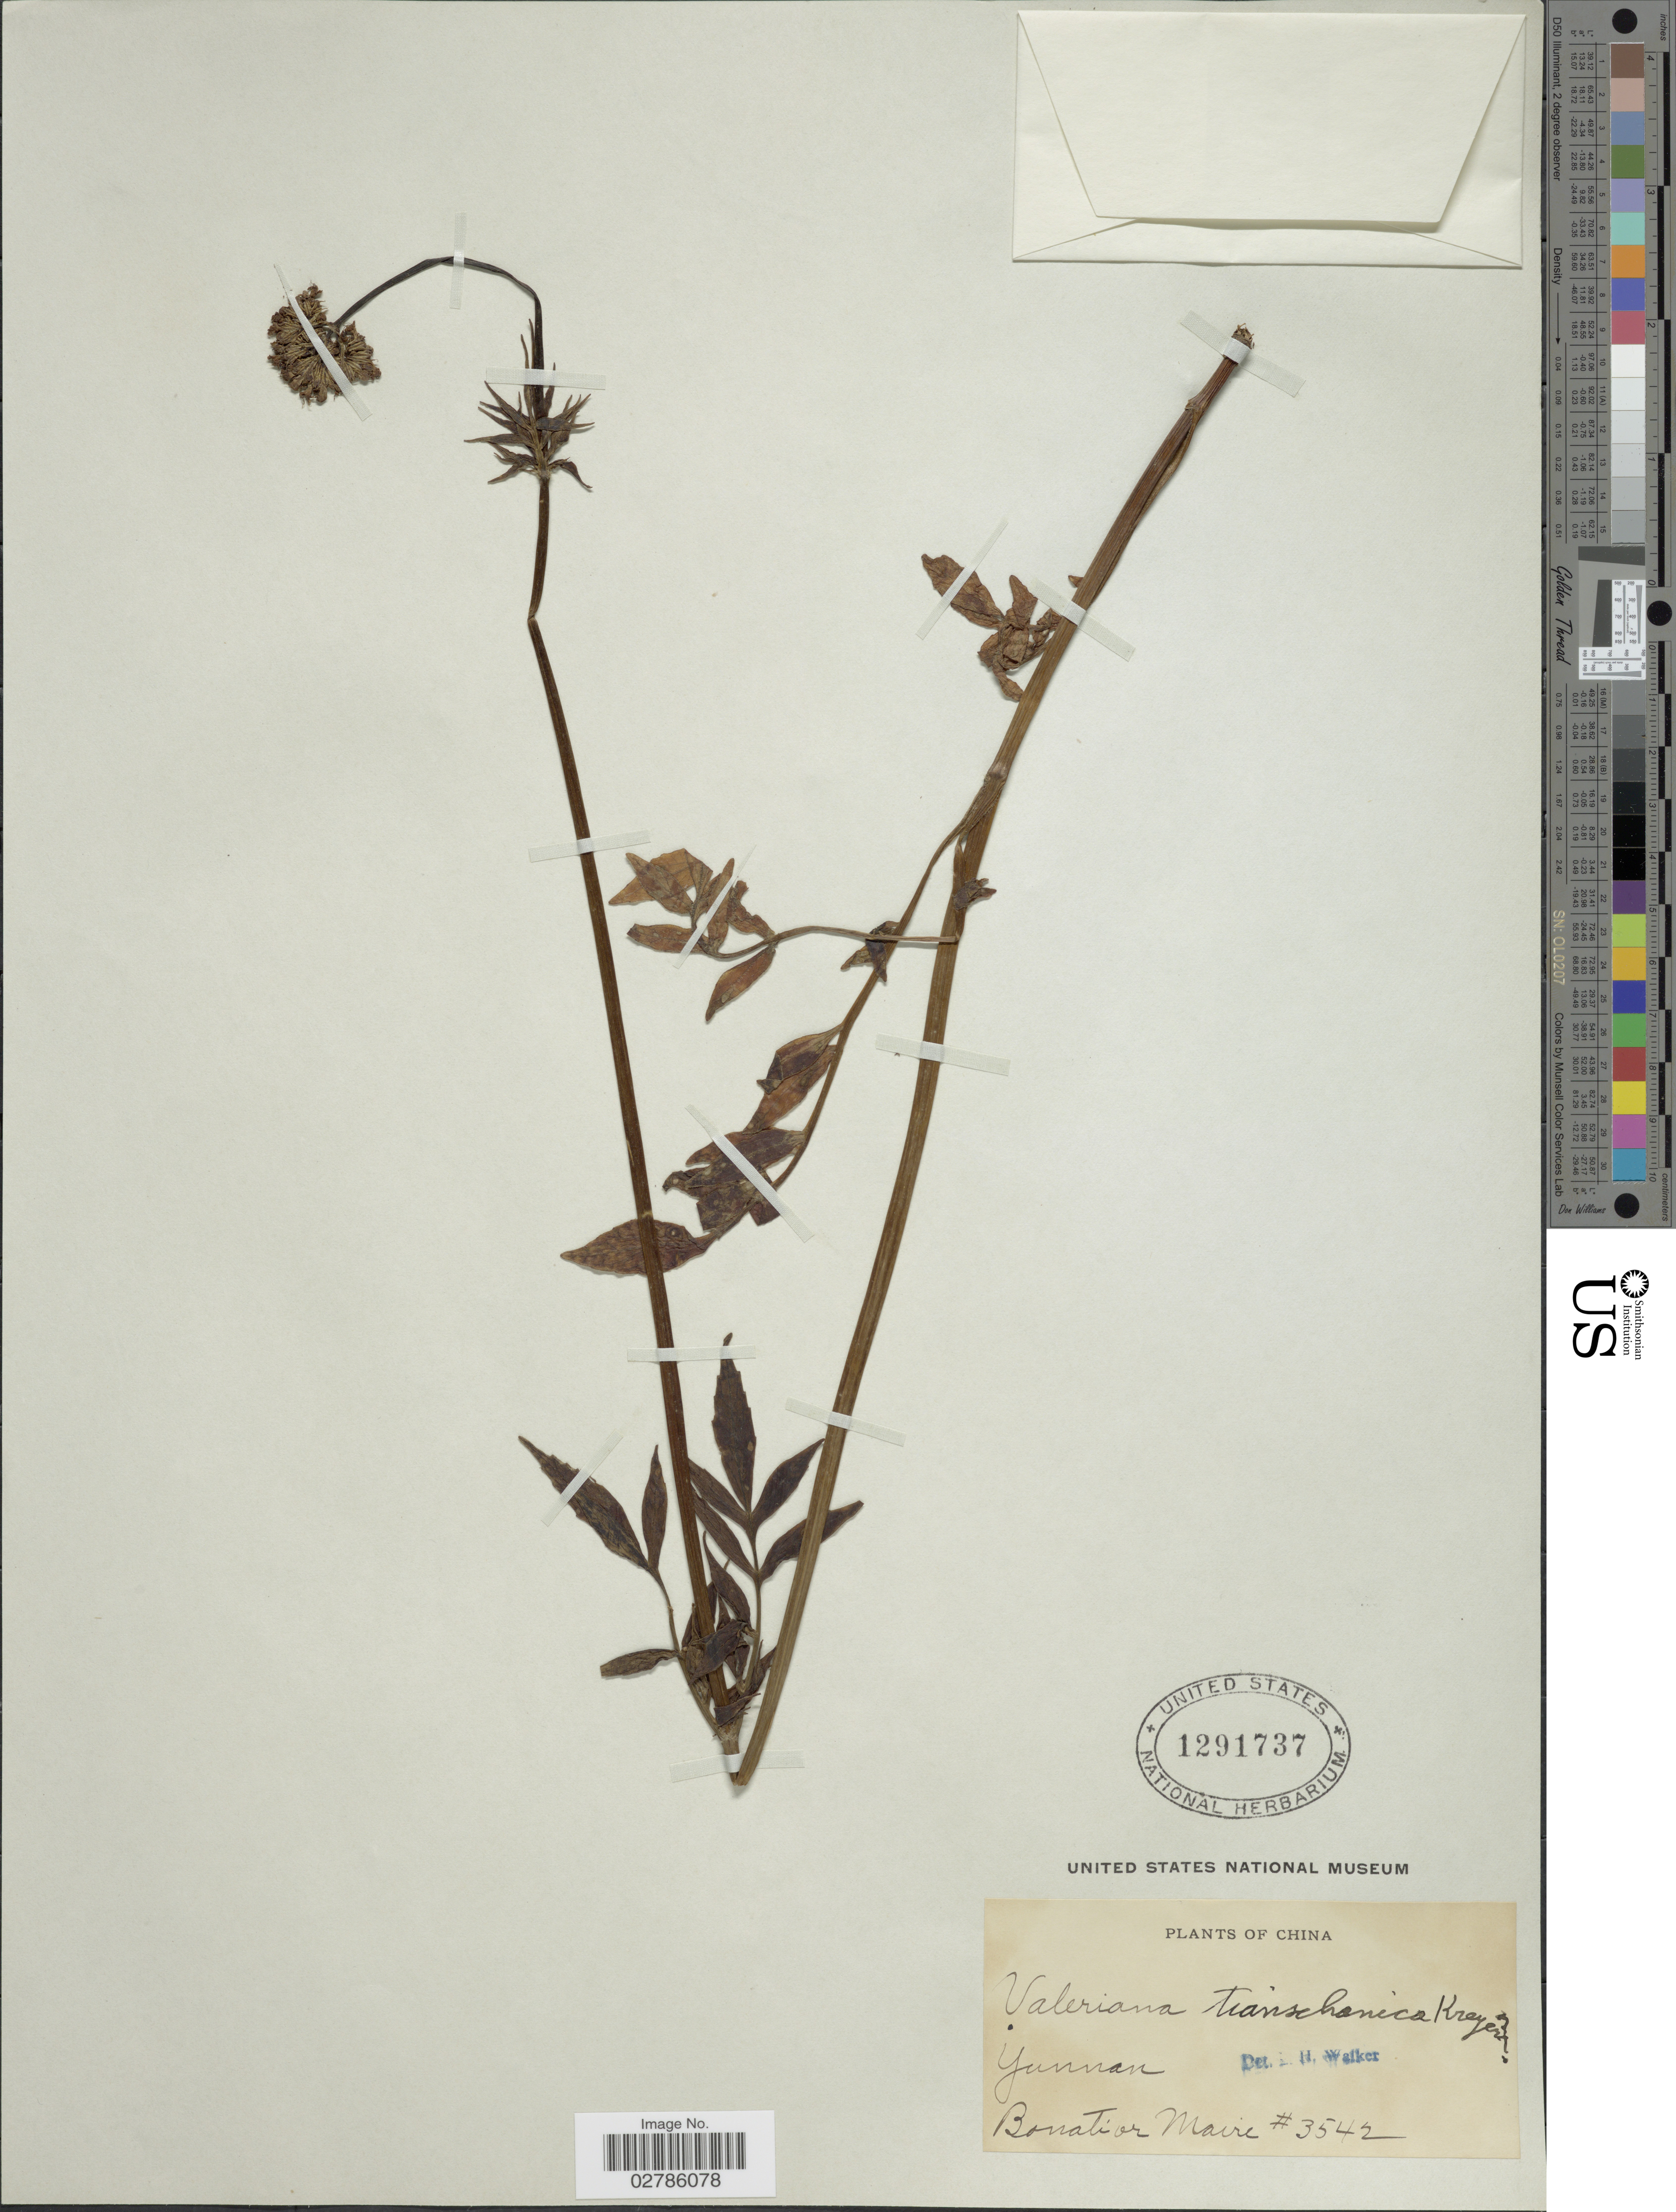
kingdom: Plantae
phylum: Tracheophyta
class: Magnoliopsida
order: Dipsacales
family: Caprifoliaceae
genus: Valeriana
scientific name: Valeriana tianschanica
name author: Kreyer ex Hand.-Mazz.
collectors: B. Maire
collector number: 3542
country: China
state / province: Yunnan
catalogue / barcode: US 1291737